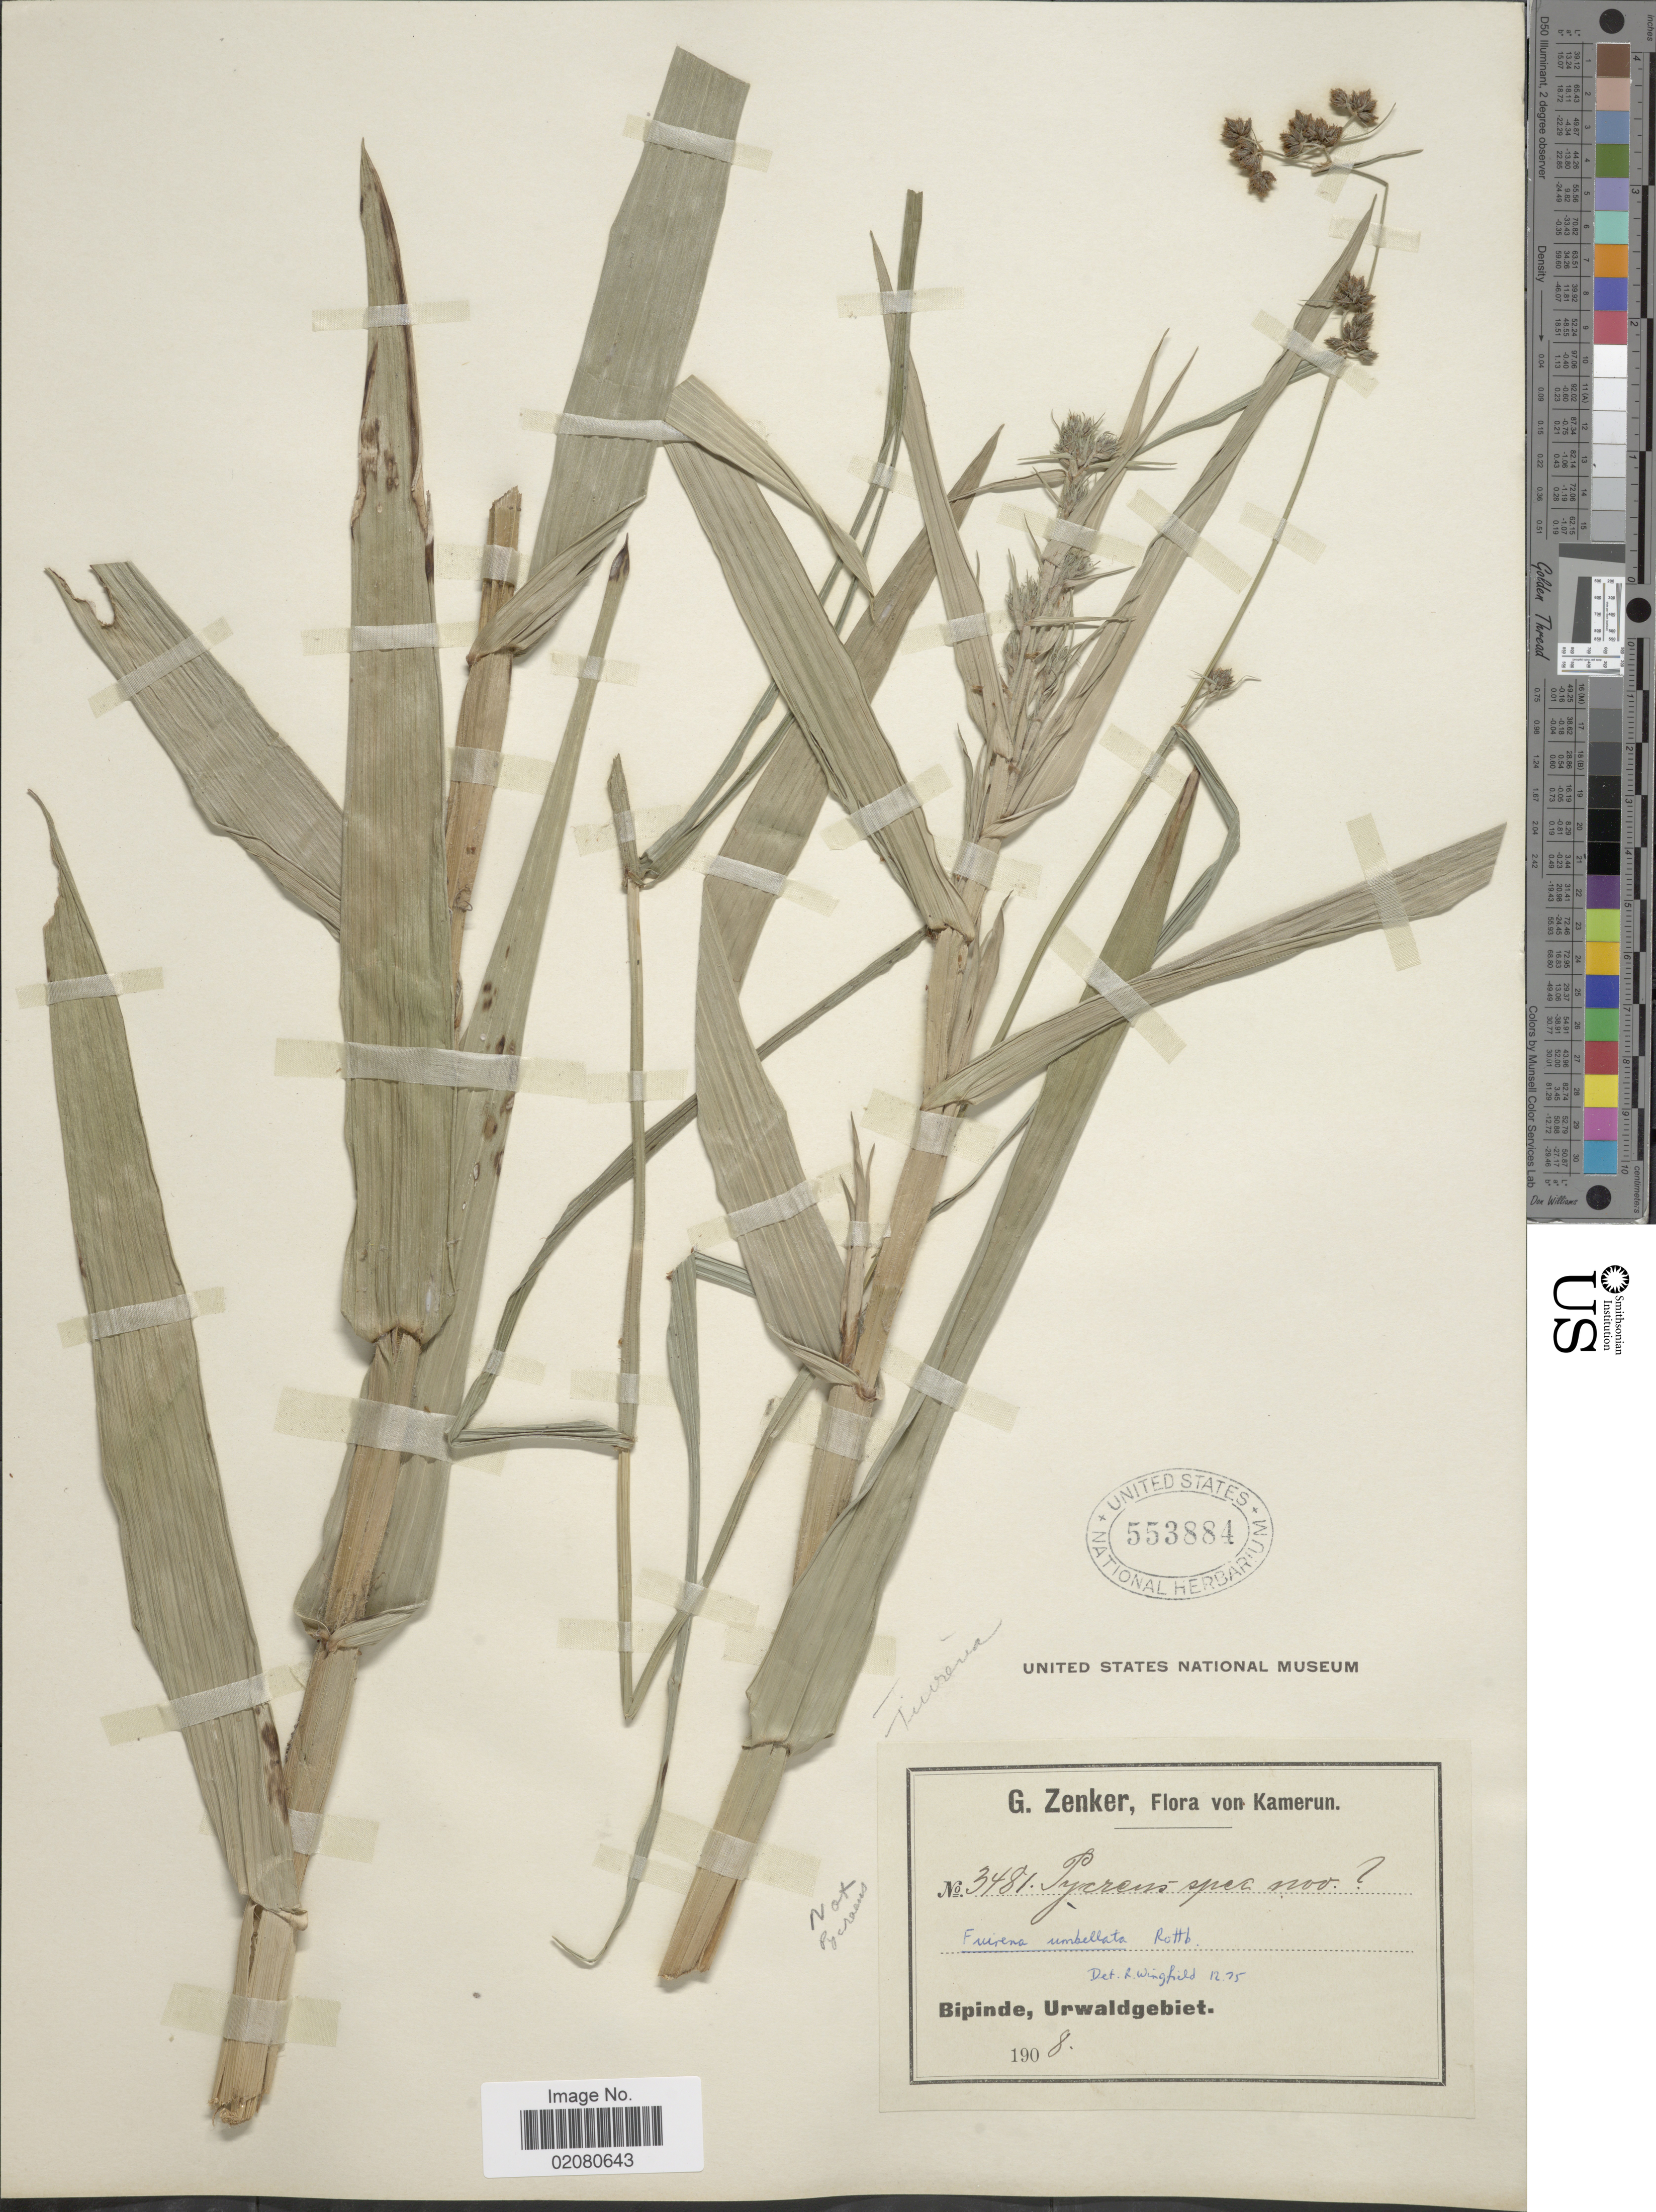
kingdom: Plantae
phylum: Tracheophyta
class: Liliopsida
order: Poales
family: Cyperaceae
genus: Fuirena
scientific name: Fuirena umbellata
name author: Rottb.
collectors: G. A. Zenker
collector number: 3481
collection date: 1908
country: Cameroon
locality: Kamerun. Bipinder , Urwaldgebiet.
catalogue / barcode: US 553884